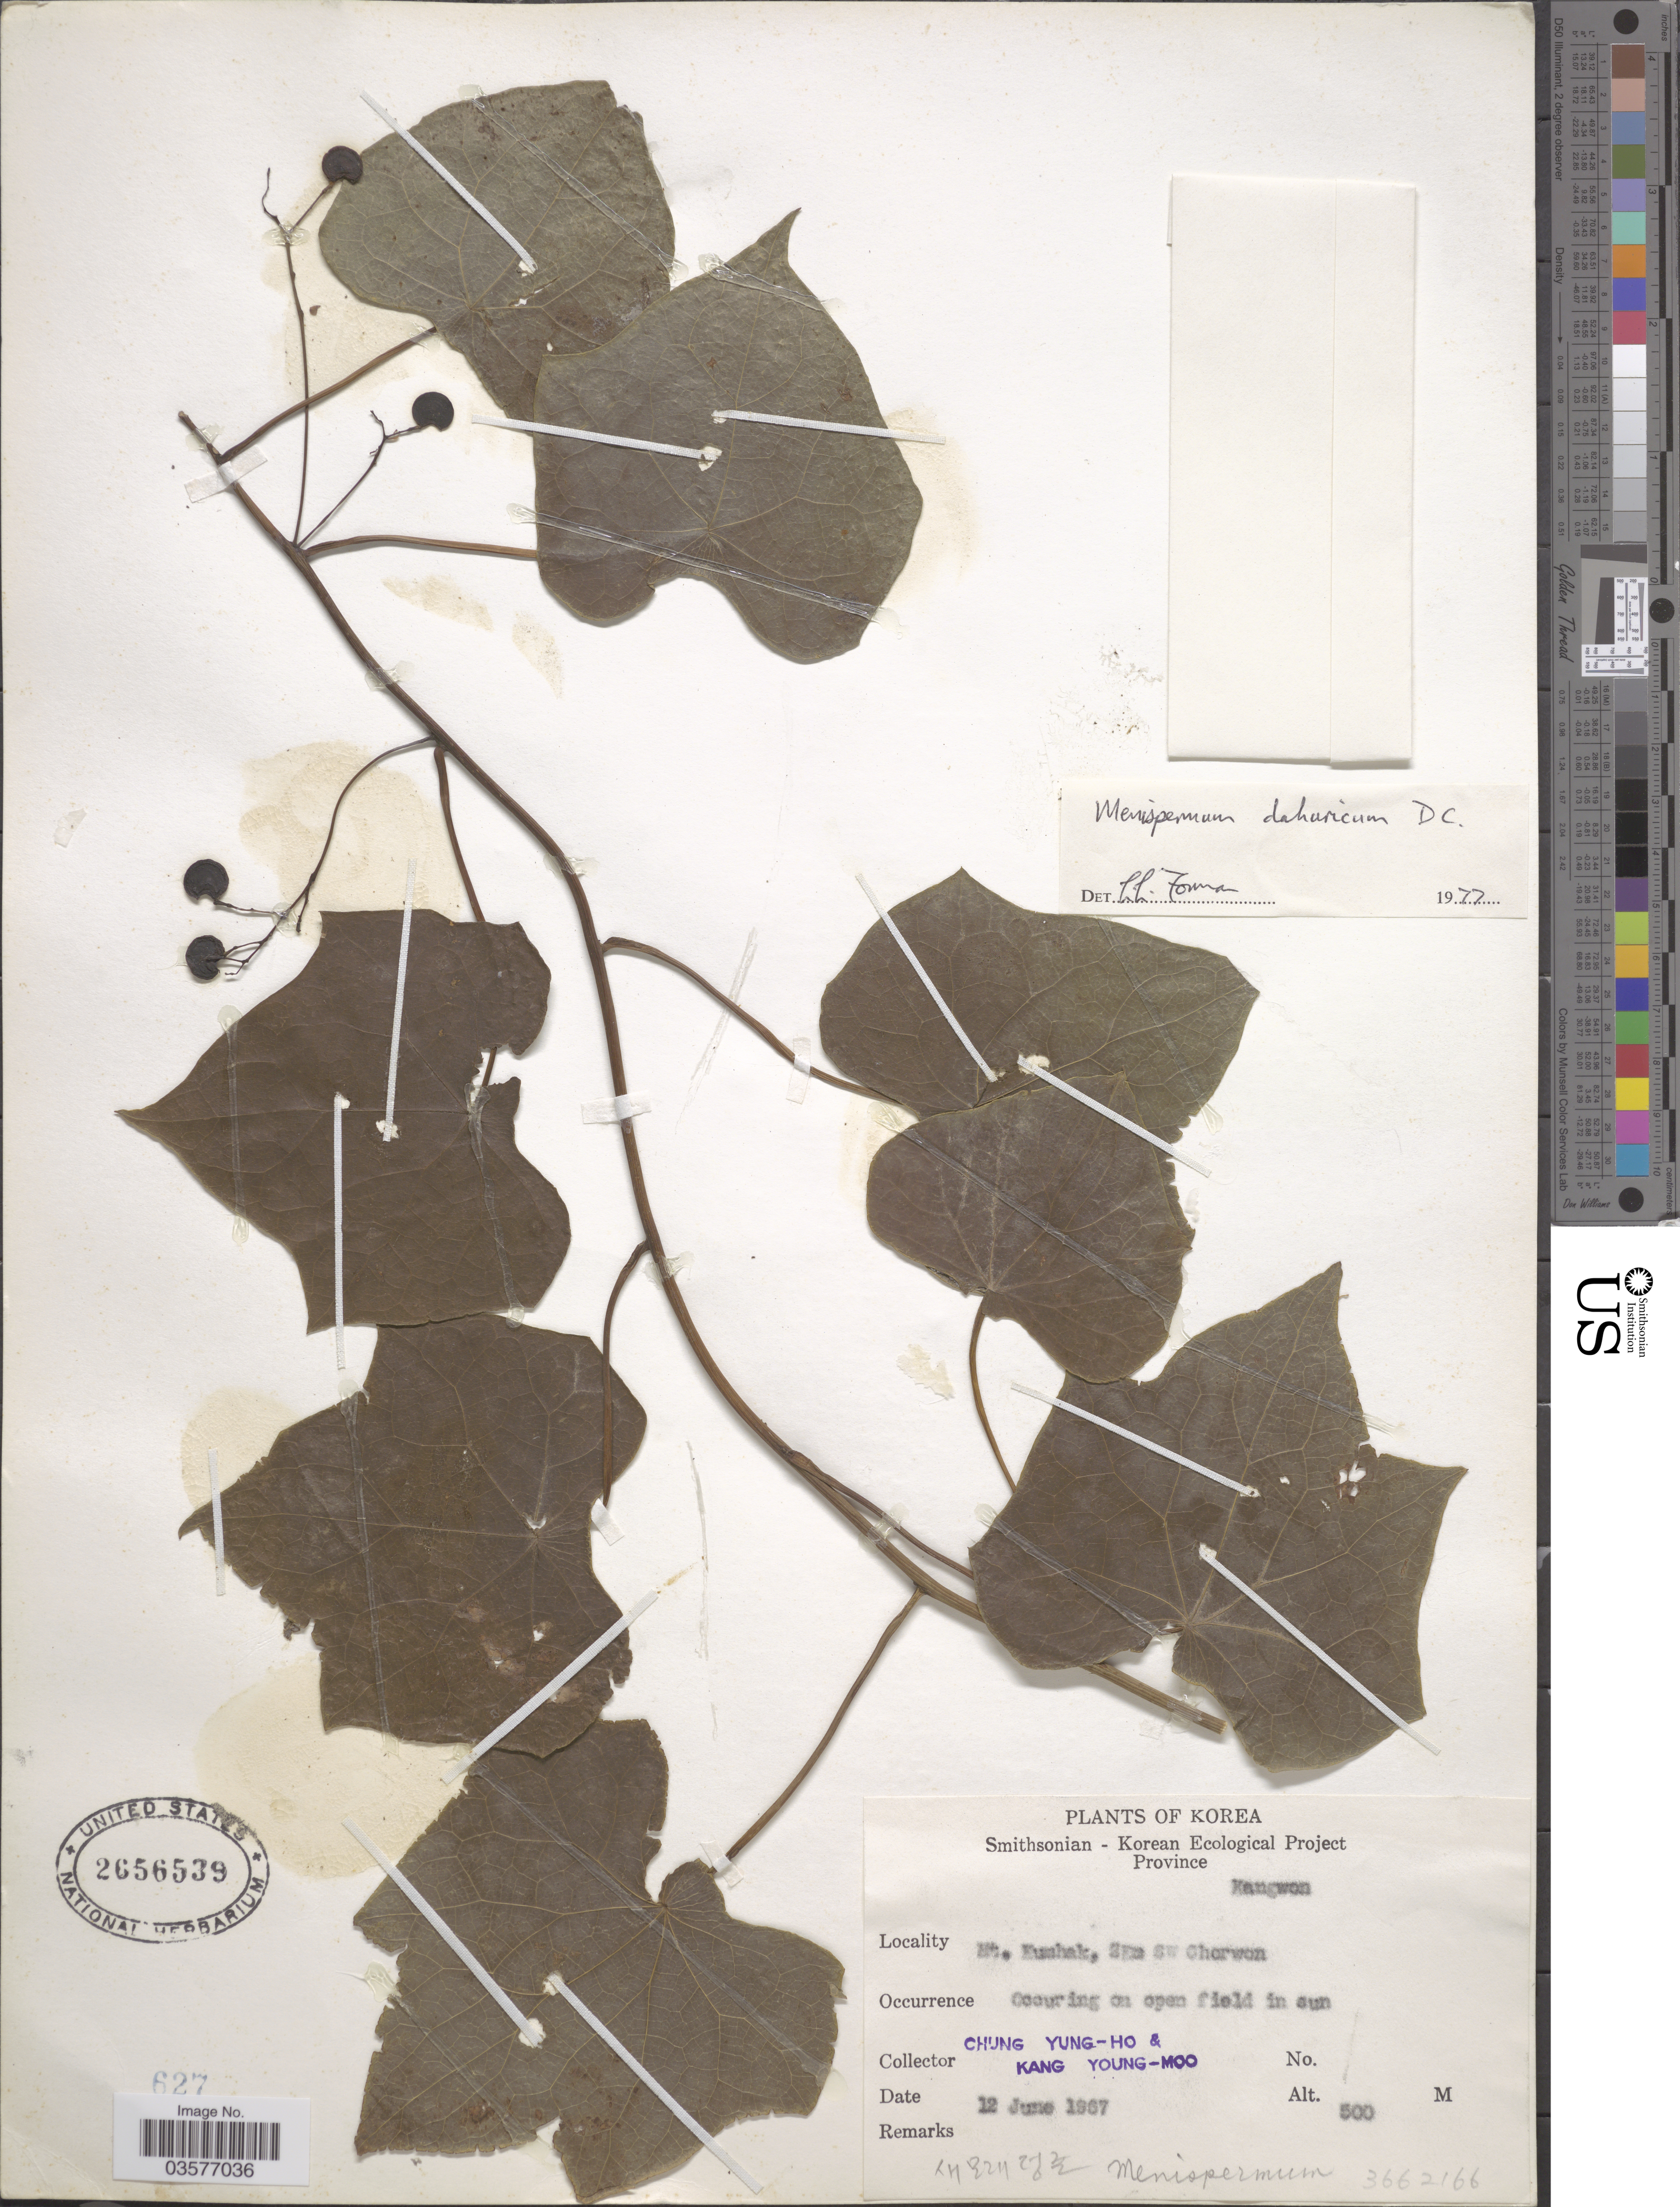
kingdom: Plantae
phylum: Tracheophyta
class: Magnoliopsida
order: Ranunculales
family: Menispermaceae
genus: Menispermum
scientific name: Menispermum dauricum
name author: DC.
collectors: C. Yung-Ho & K. Young-Moo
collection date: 1967-06-12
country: North Korea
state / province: Kangwon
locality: Mt. Kumhak, 3km SW Chorwon.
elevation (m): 500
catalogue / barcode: US 2656539